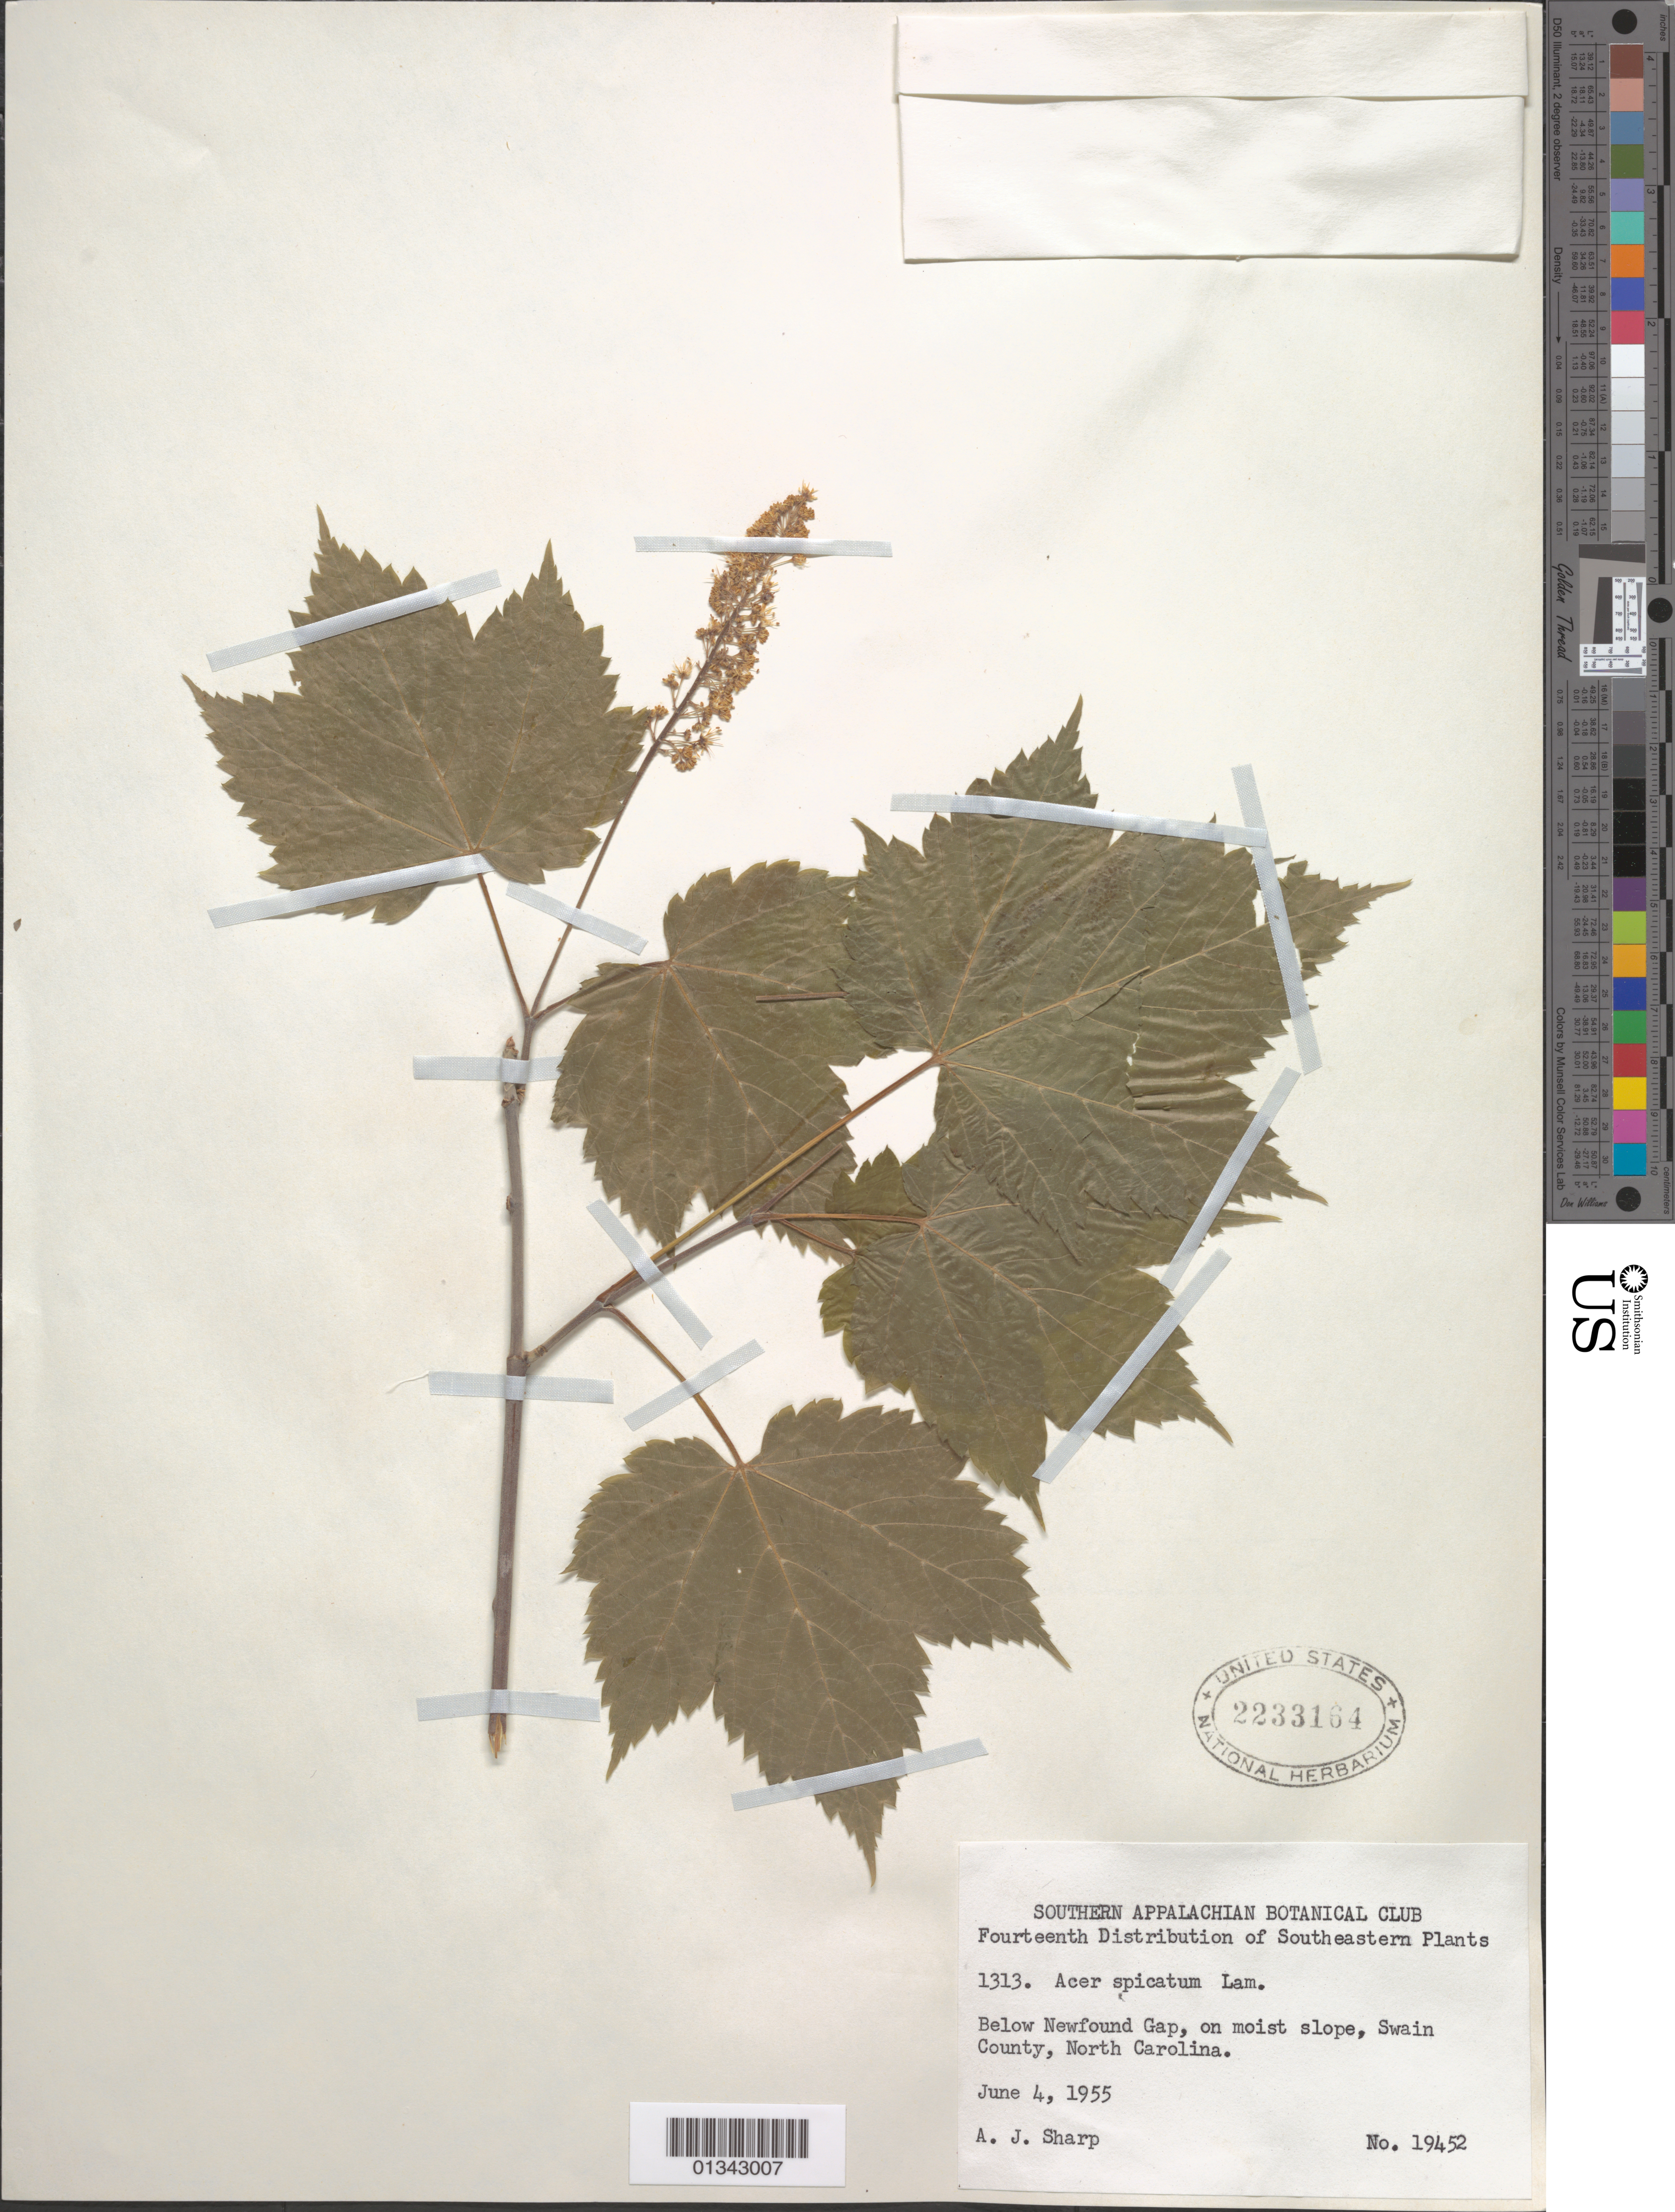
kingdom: Plantae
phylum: Tracheophyta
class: Magnoliopsida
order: Sapindales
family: Sapindaceae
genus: Acer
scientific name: Acer spicatum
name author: Lam.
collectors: A. J. Sharp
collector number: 19452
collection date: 1955-06-04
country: United States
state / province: North Carolina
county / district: Swain County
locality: Swain County, below Newfound Gap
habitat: Moist slope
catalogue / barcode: US 2233164